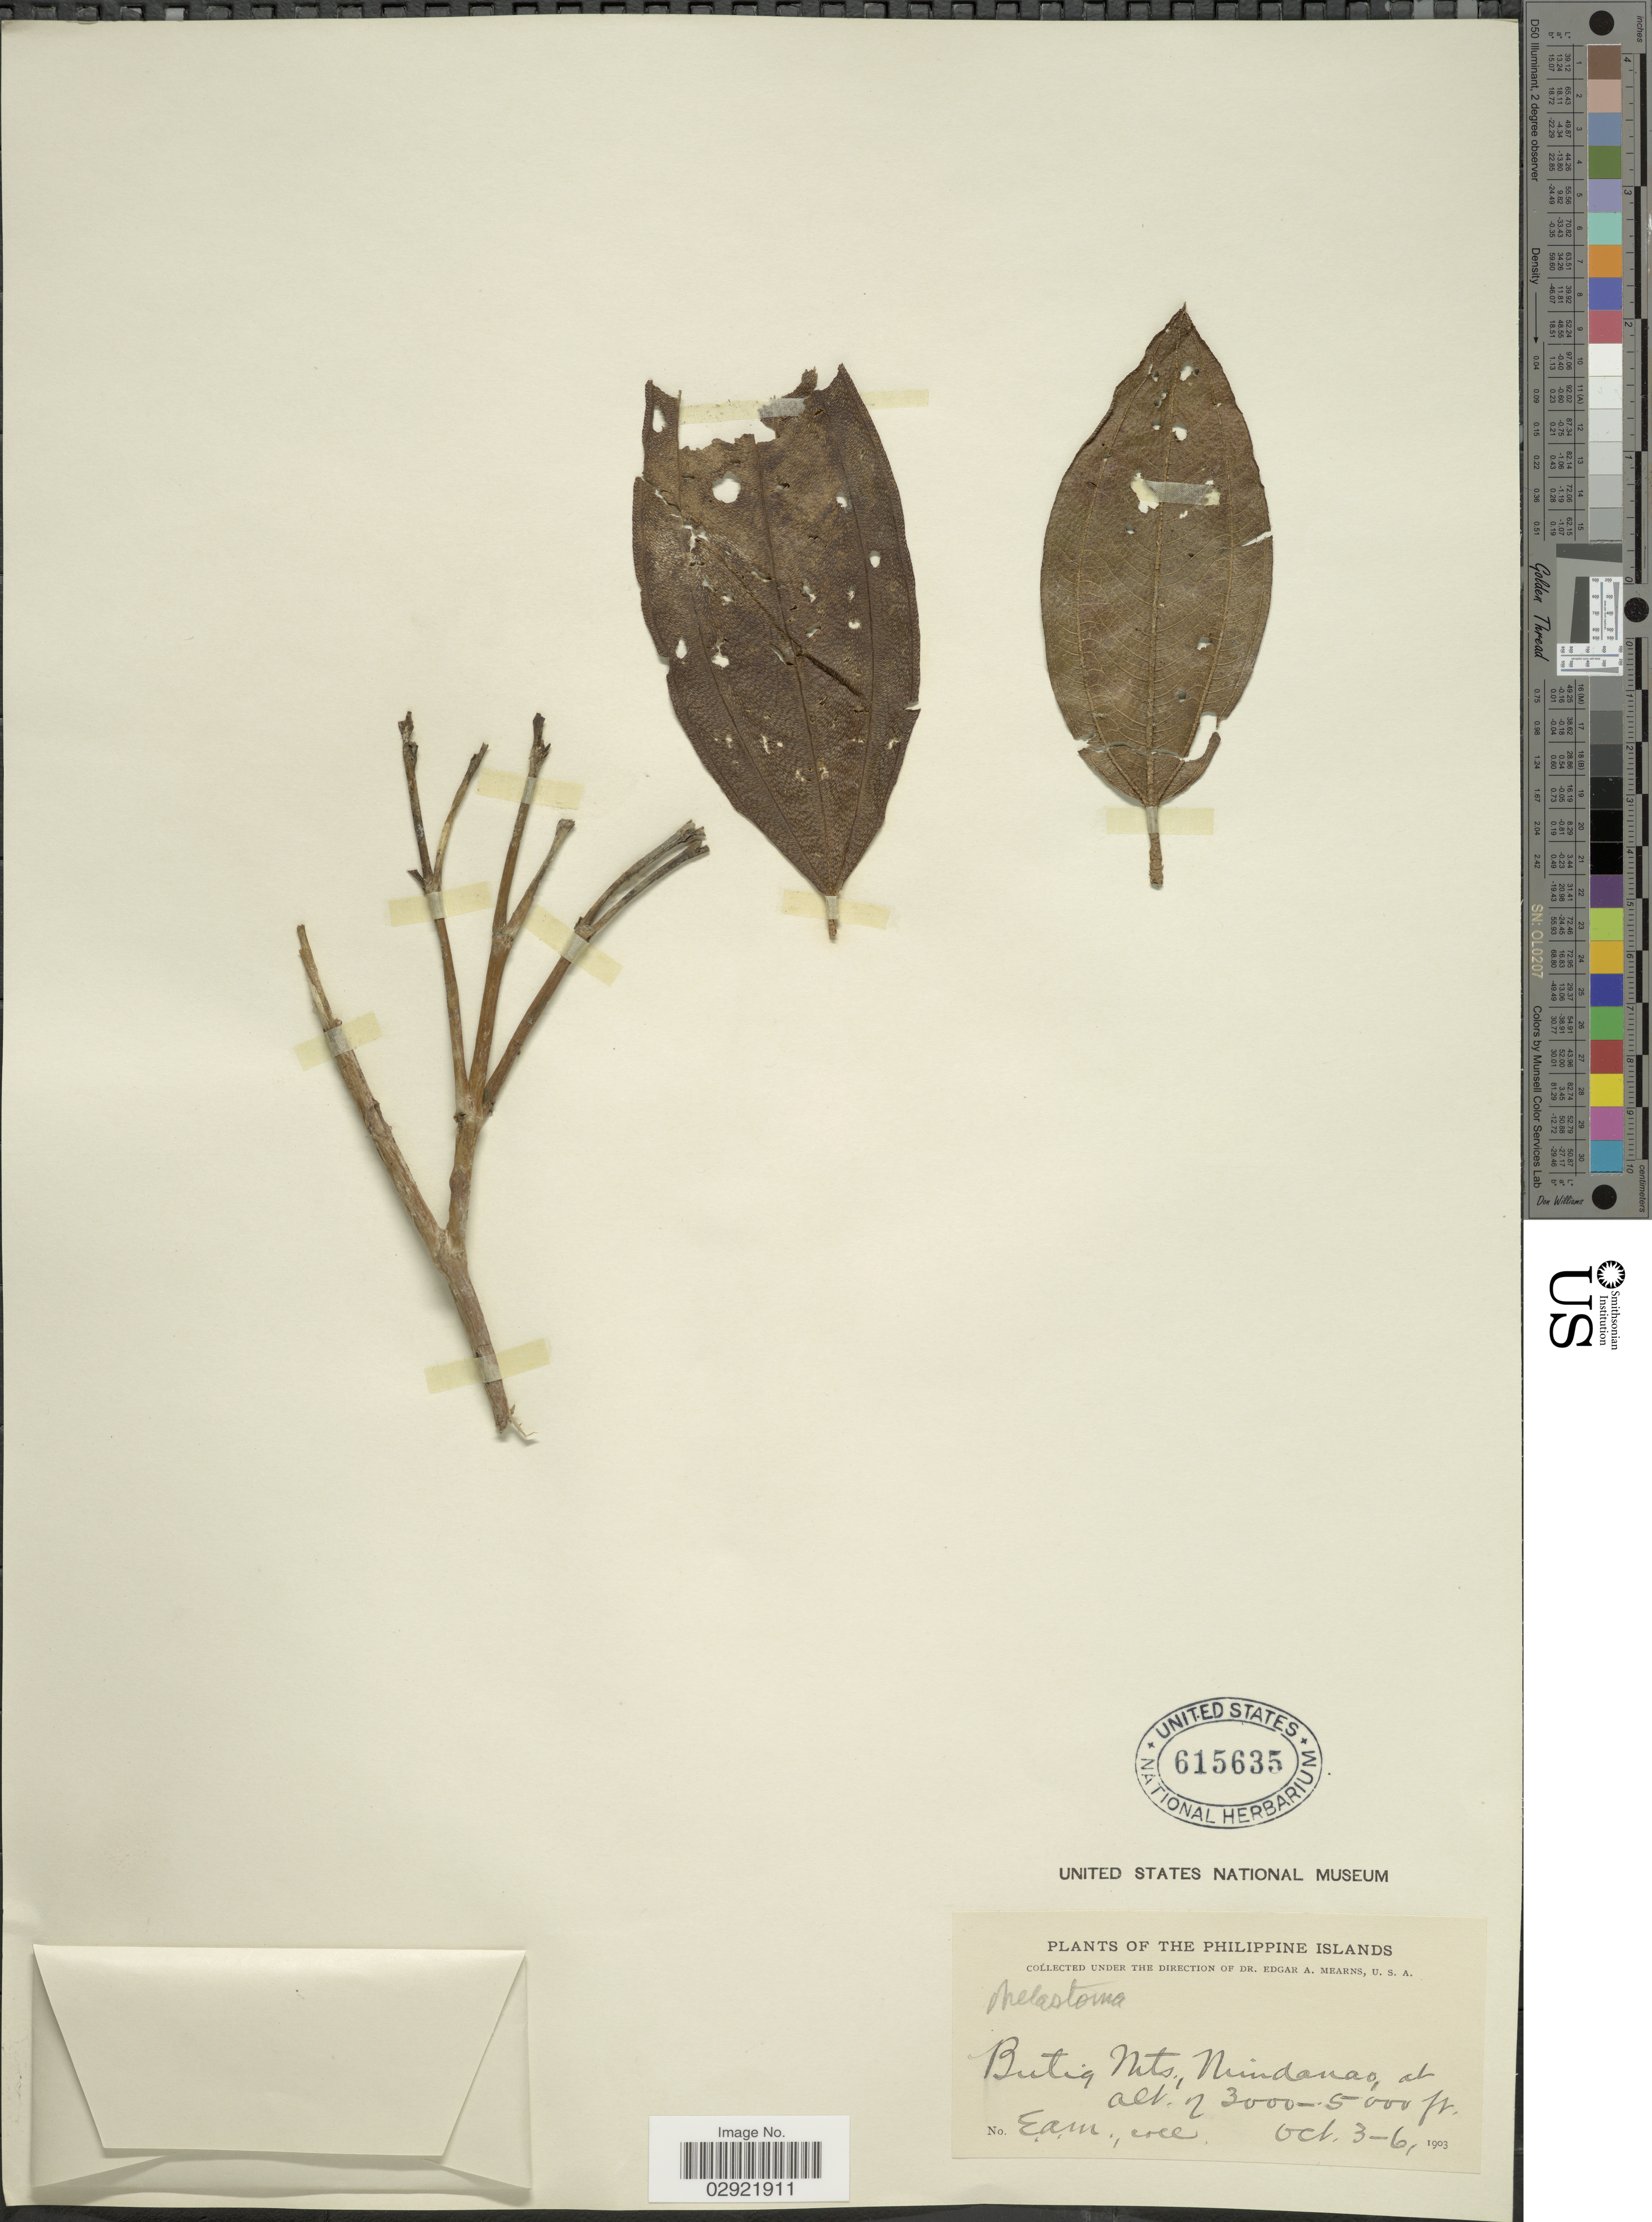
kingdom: Plantae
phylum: Tracheophyta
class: Magnoliopsida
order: Myrtales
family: Melastomataceae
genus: Melastoma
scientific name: Melastoma malabathricum subsp. malabathricum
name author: L.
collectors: E. A. Mearns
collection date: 1903-10-03/1903-10-06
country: Philippines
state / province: Muslim Mindanao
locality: Butig Mts., Mindanao.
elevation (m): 914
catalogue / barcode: US 615635